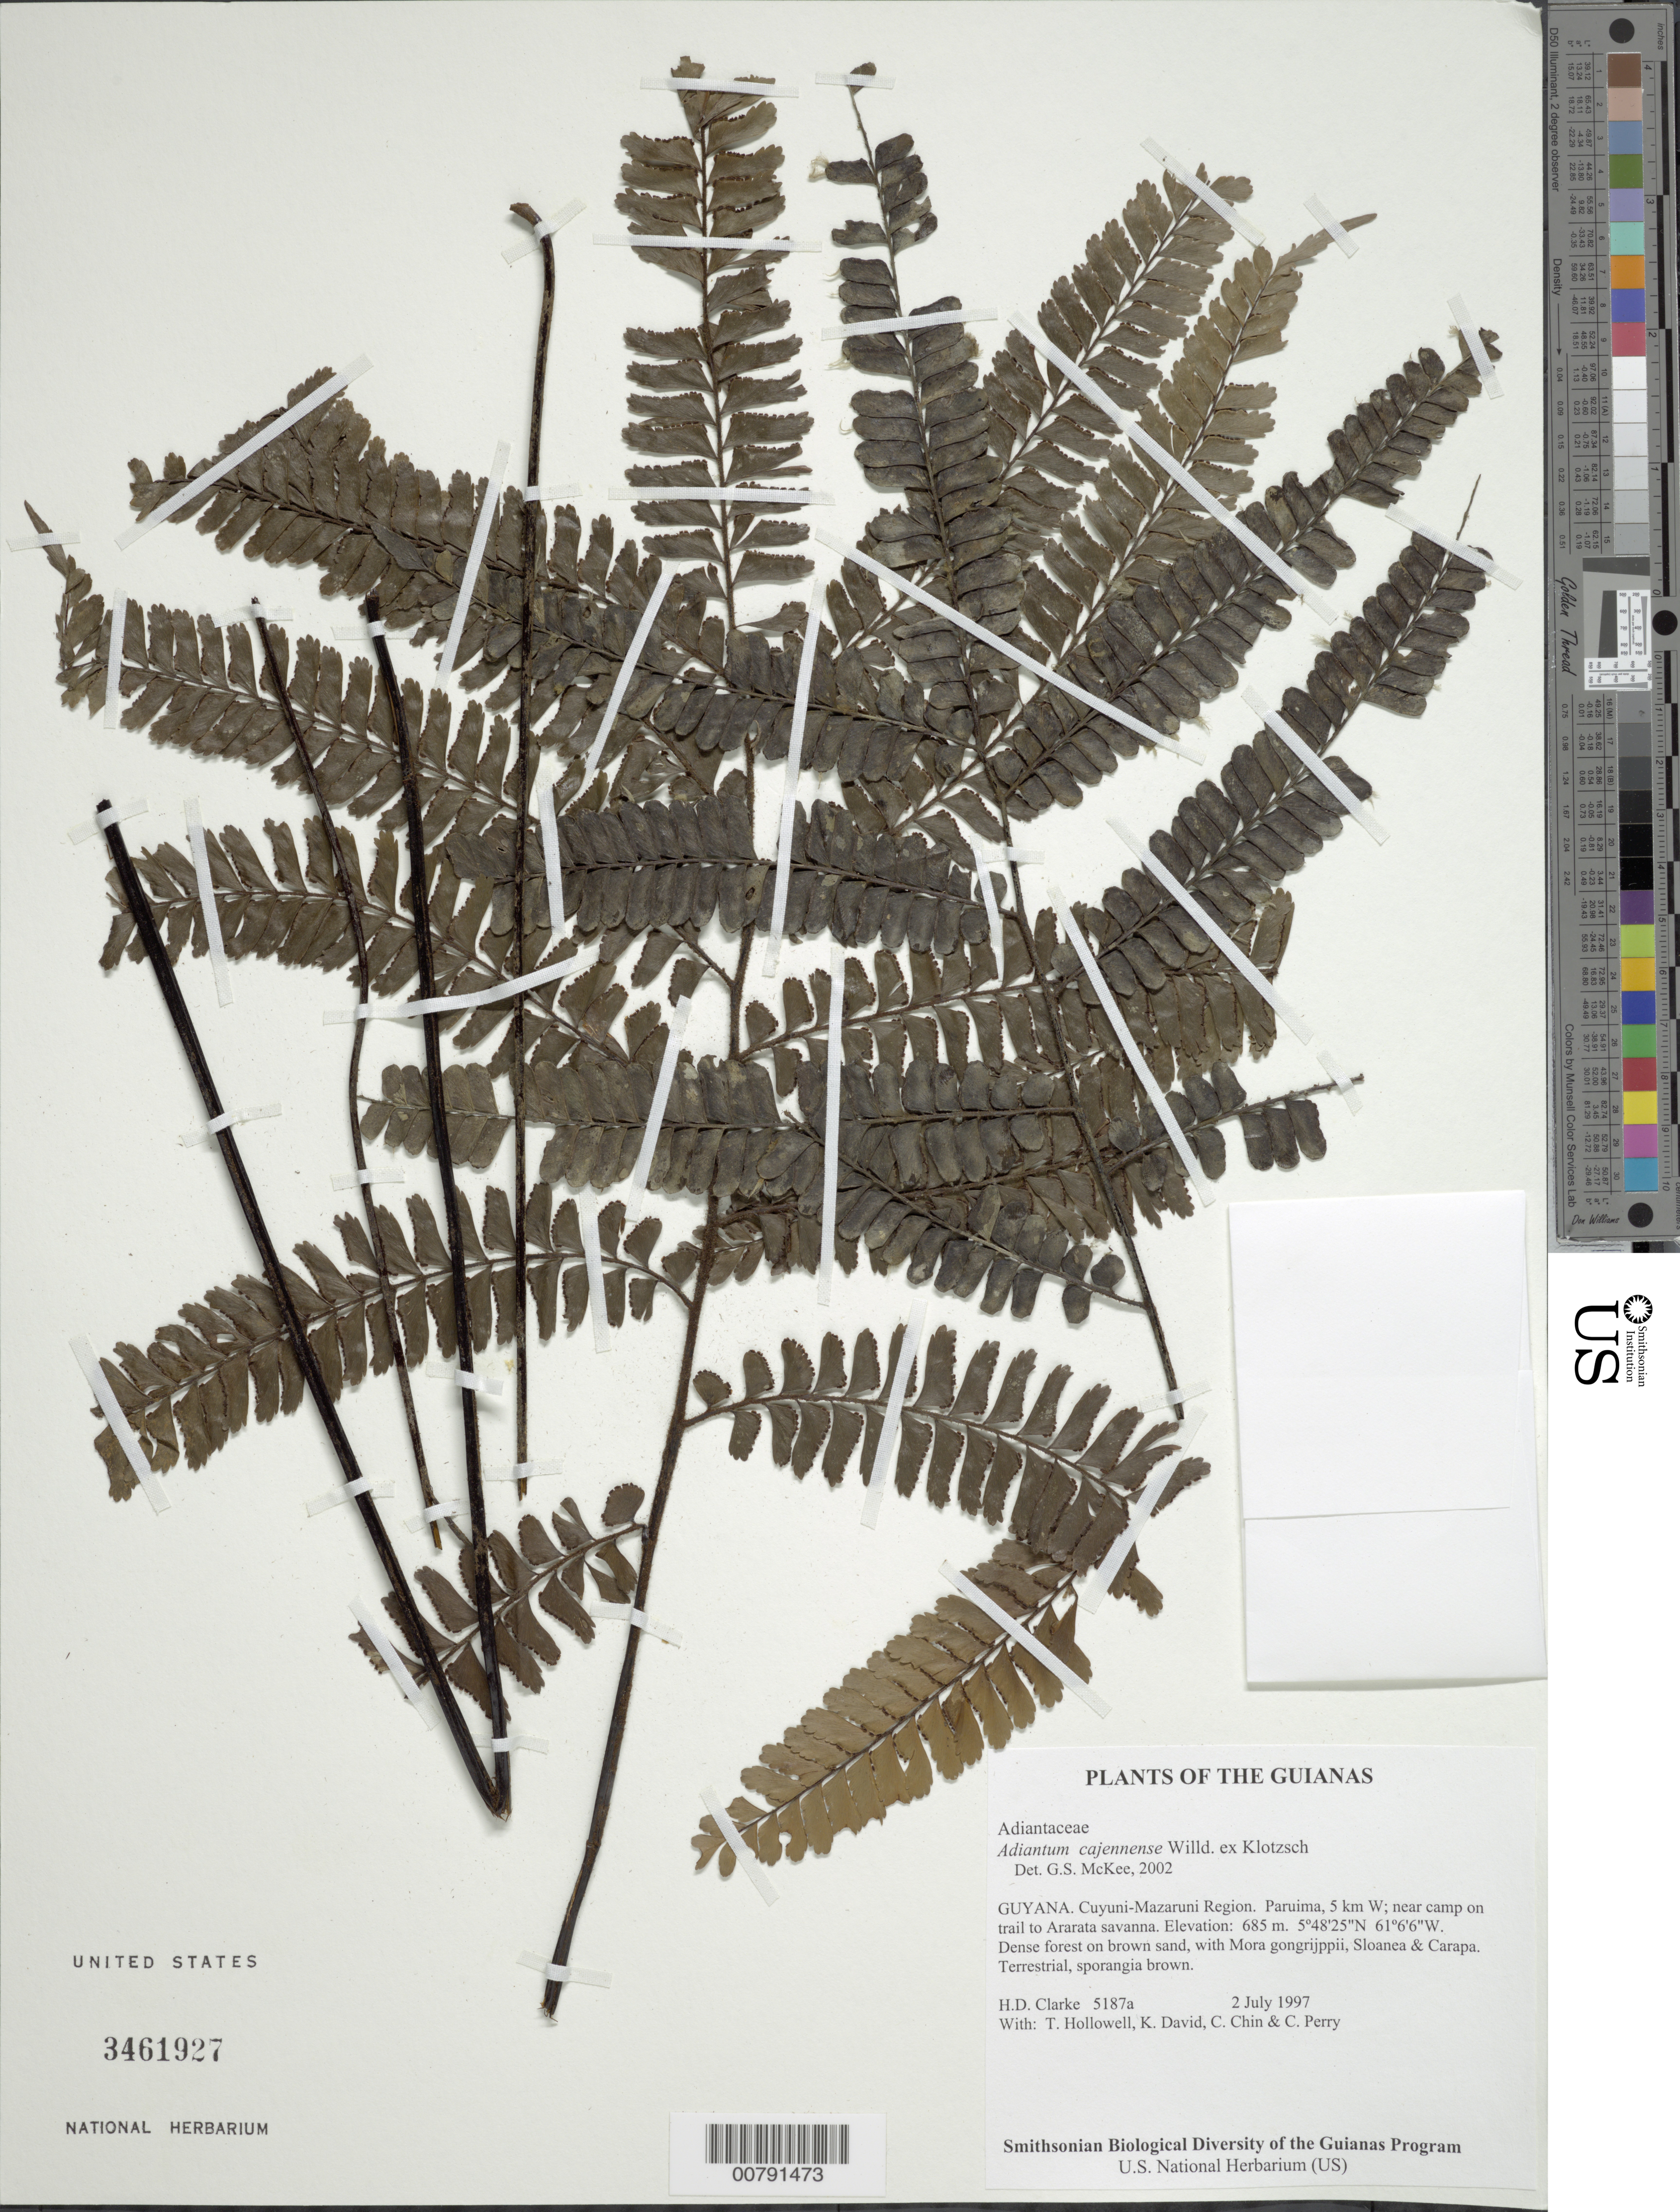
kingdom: Plantae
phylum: Tracheophyta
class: Polypodiopsida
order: Polypodiales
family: Pteridaceae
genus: Adiantum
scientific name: Adiantum cajennense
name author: Willd. ex Klotzsch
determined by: McKee, G. S., (US), NMNH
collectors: H. D. Clarke, T. Hollowell, K. David, C. Chin & C. Perry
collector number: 5187 a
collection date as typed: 2 July 1997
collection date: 1997-07-02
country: Guyana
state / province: Cuyuni-Mazaruni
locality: Paruima, 5 km W; near camp on trail to Ararata savanna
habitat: Dense forest on brown sand, with Mora gongrijppii, Sloanea & Carapa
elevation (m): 685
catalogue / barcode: US 3461927